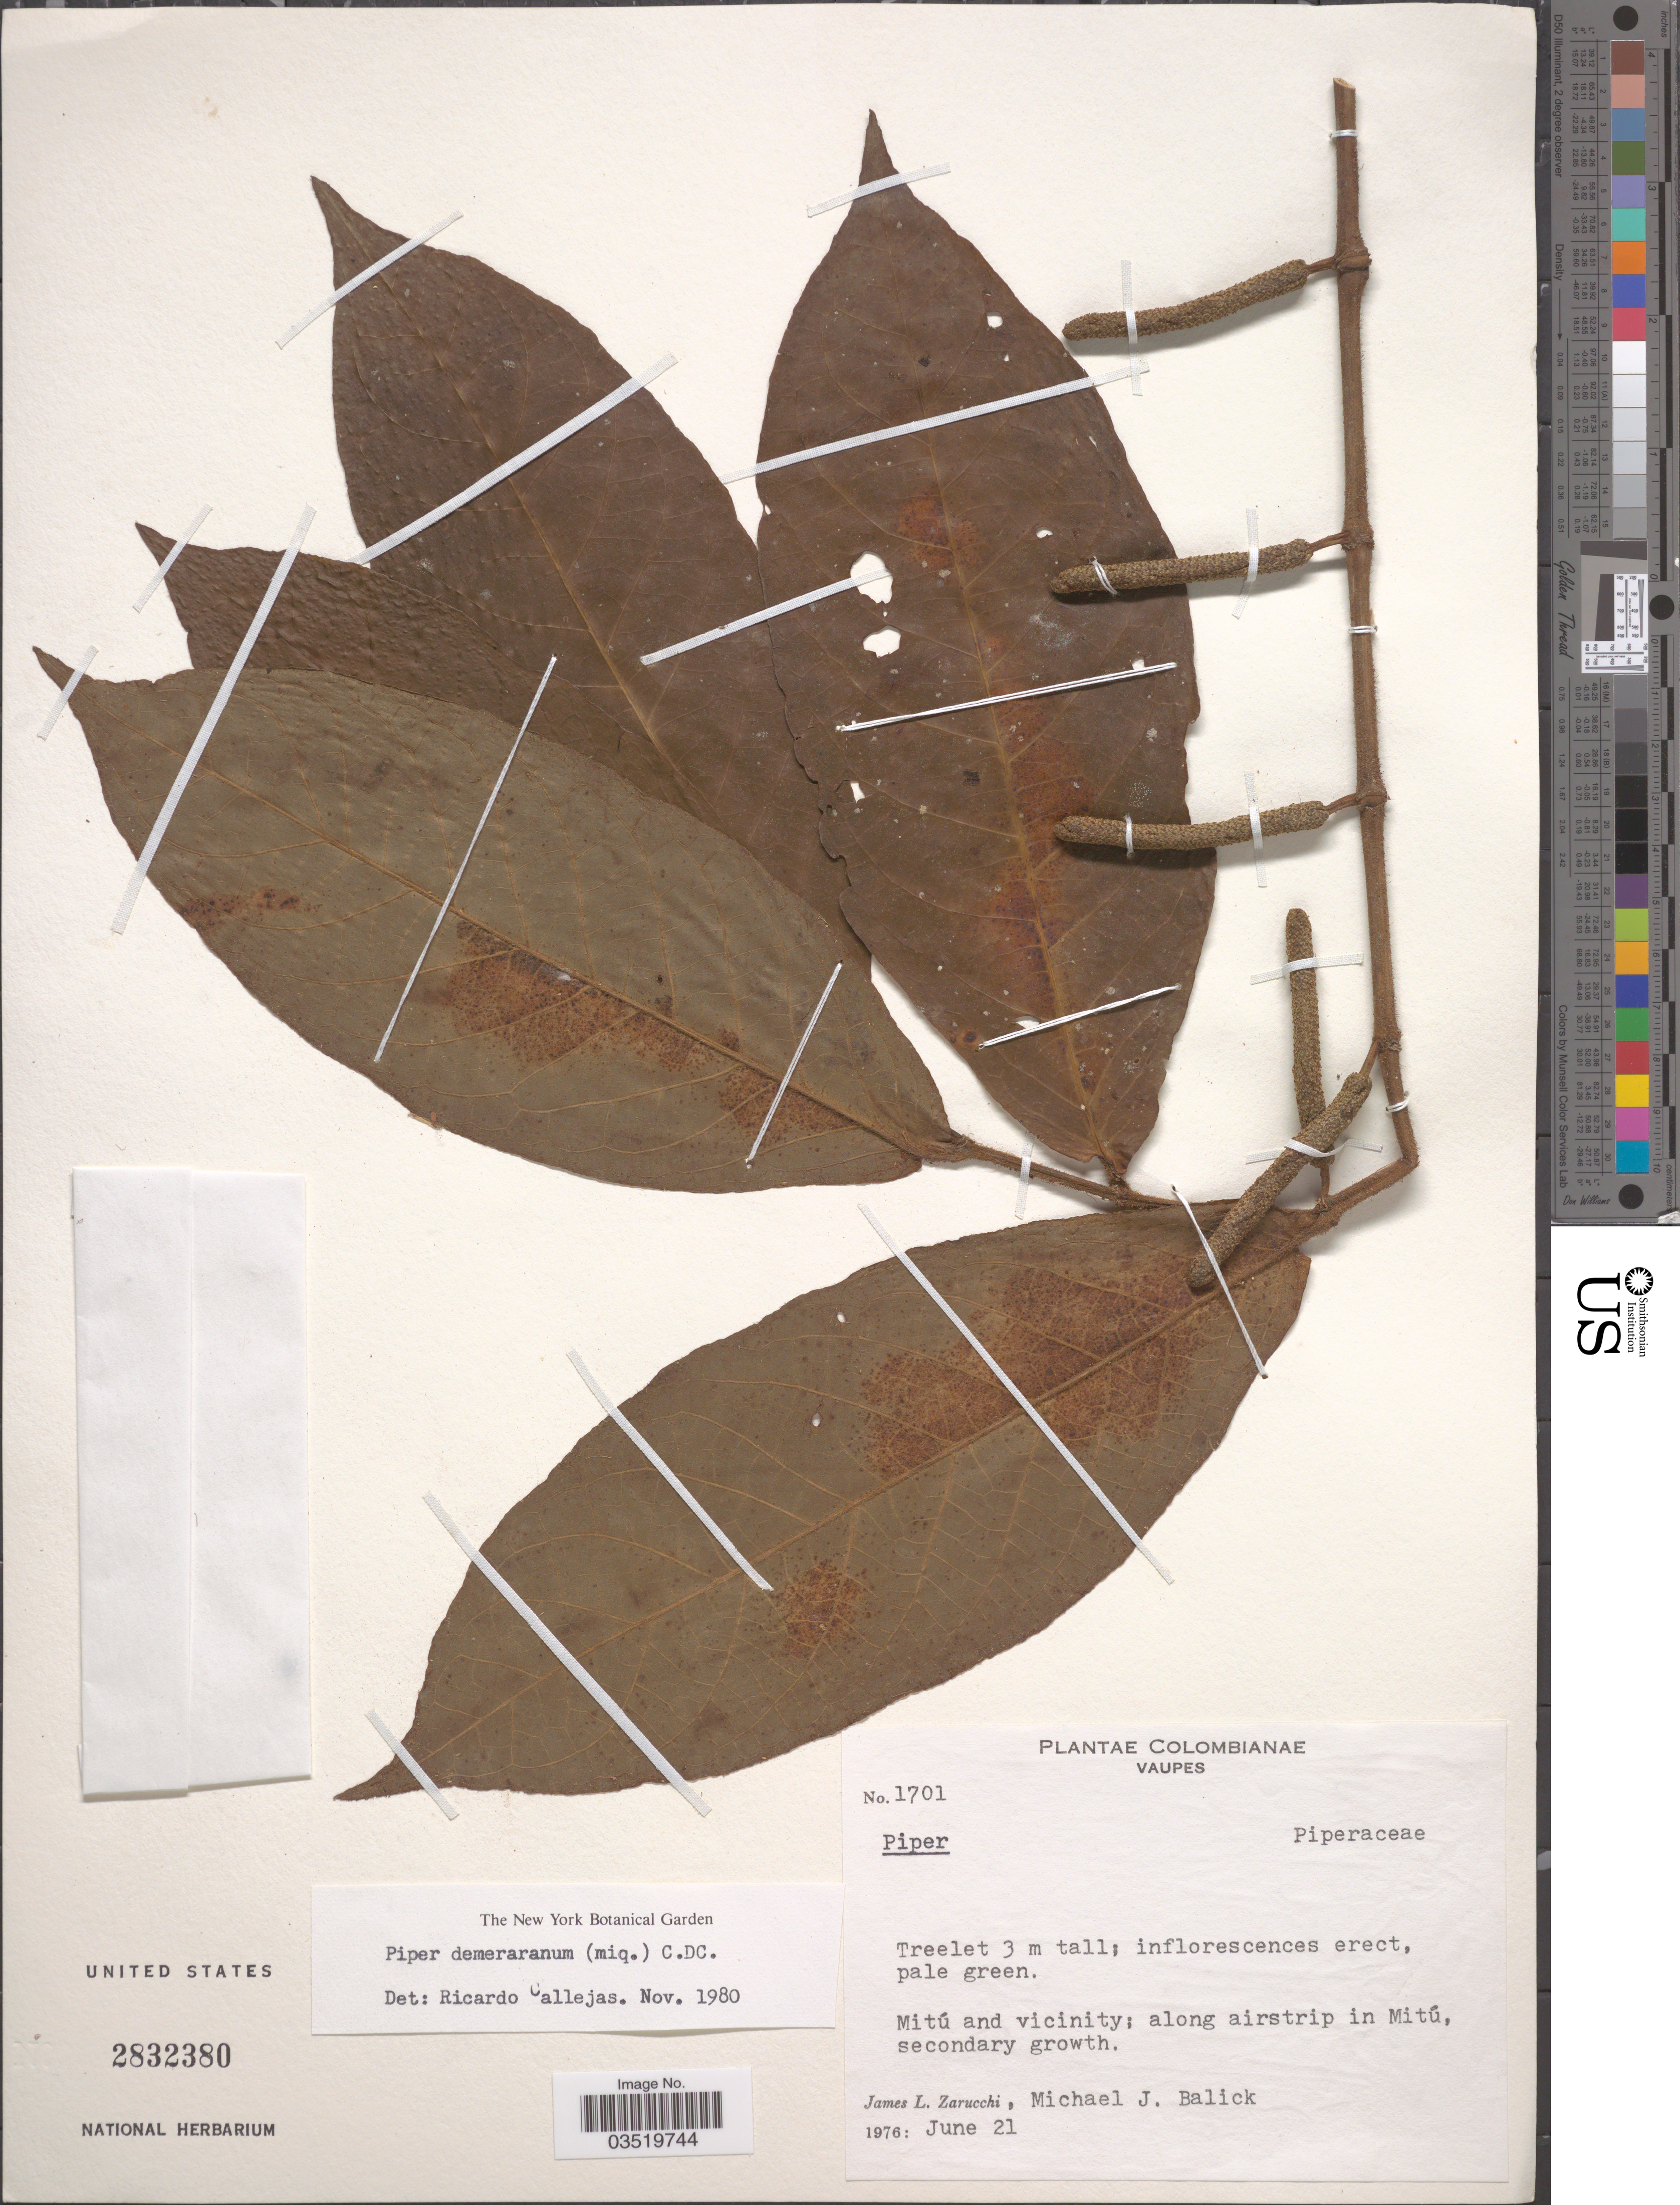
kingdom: Plantae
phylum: Tracheophyta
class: Magnoliopsida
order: Piperales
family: Piperaceae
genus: Piper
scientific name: Piper demeraranum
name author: (Miq.) C. DC.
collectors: J. L. Zarucchi & M. J. Balick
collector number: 1701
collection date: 1976-06-21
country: Colombia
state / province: Vaupés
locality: Mitú and vicinity; along airstrip in Mitú.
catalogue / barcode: US 2832380